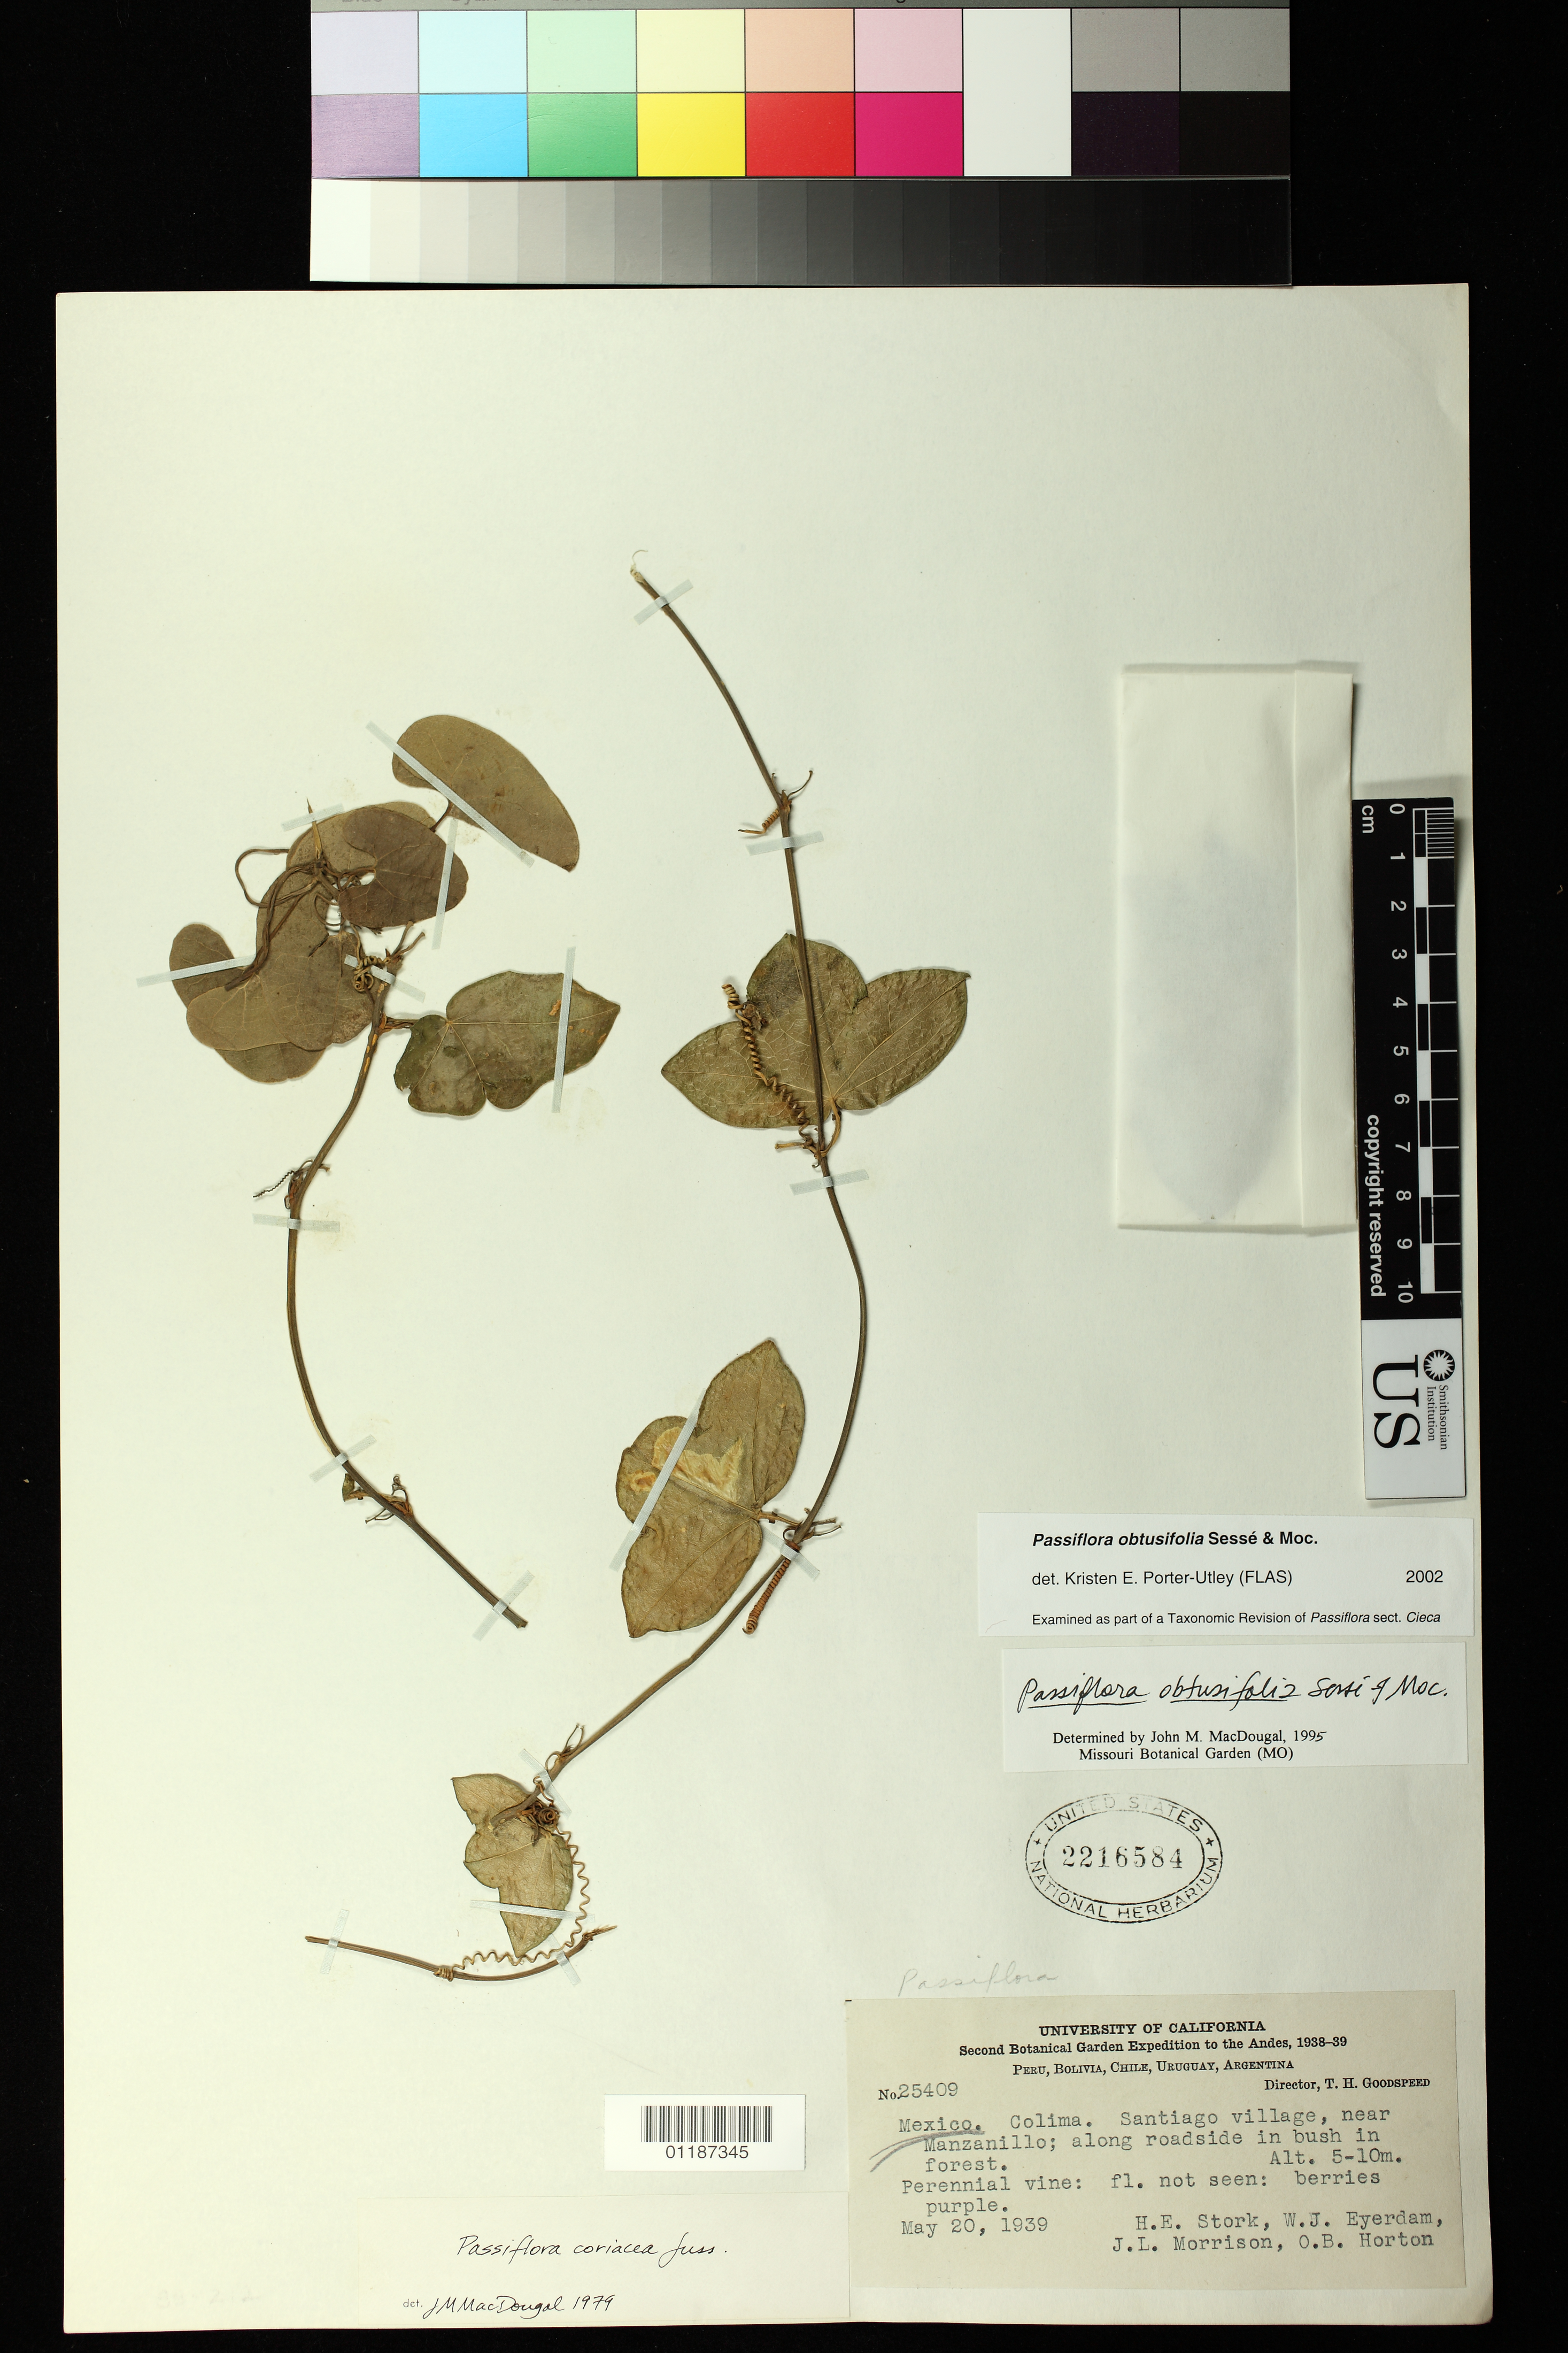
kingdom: Plantae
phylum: Tracheophyta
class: Magnoliopsida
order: Malpighiales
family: Passifloraceae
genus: Passiflora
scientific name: Passiflora obtusifolia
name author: Sessé & Moc.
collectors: H. E. Stork, W. J. Eyerdam, J. L. Morrison & O. B. Horton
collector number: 25409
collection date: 1939-05-20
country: Mexico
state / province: Colima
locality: Santiago village, near Manzanillo, along roadside.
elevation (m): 5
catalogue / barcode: US 2216584